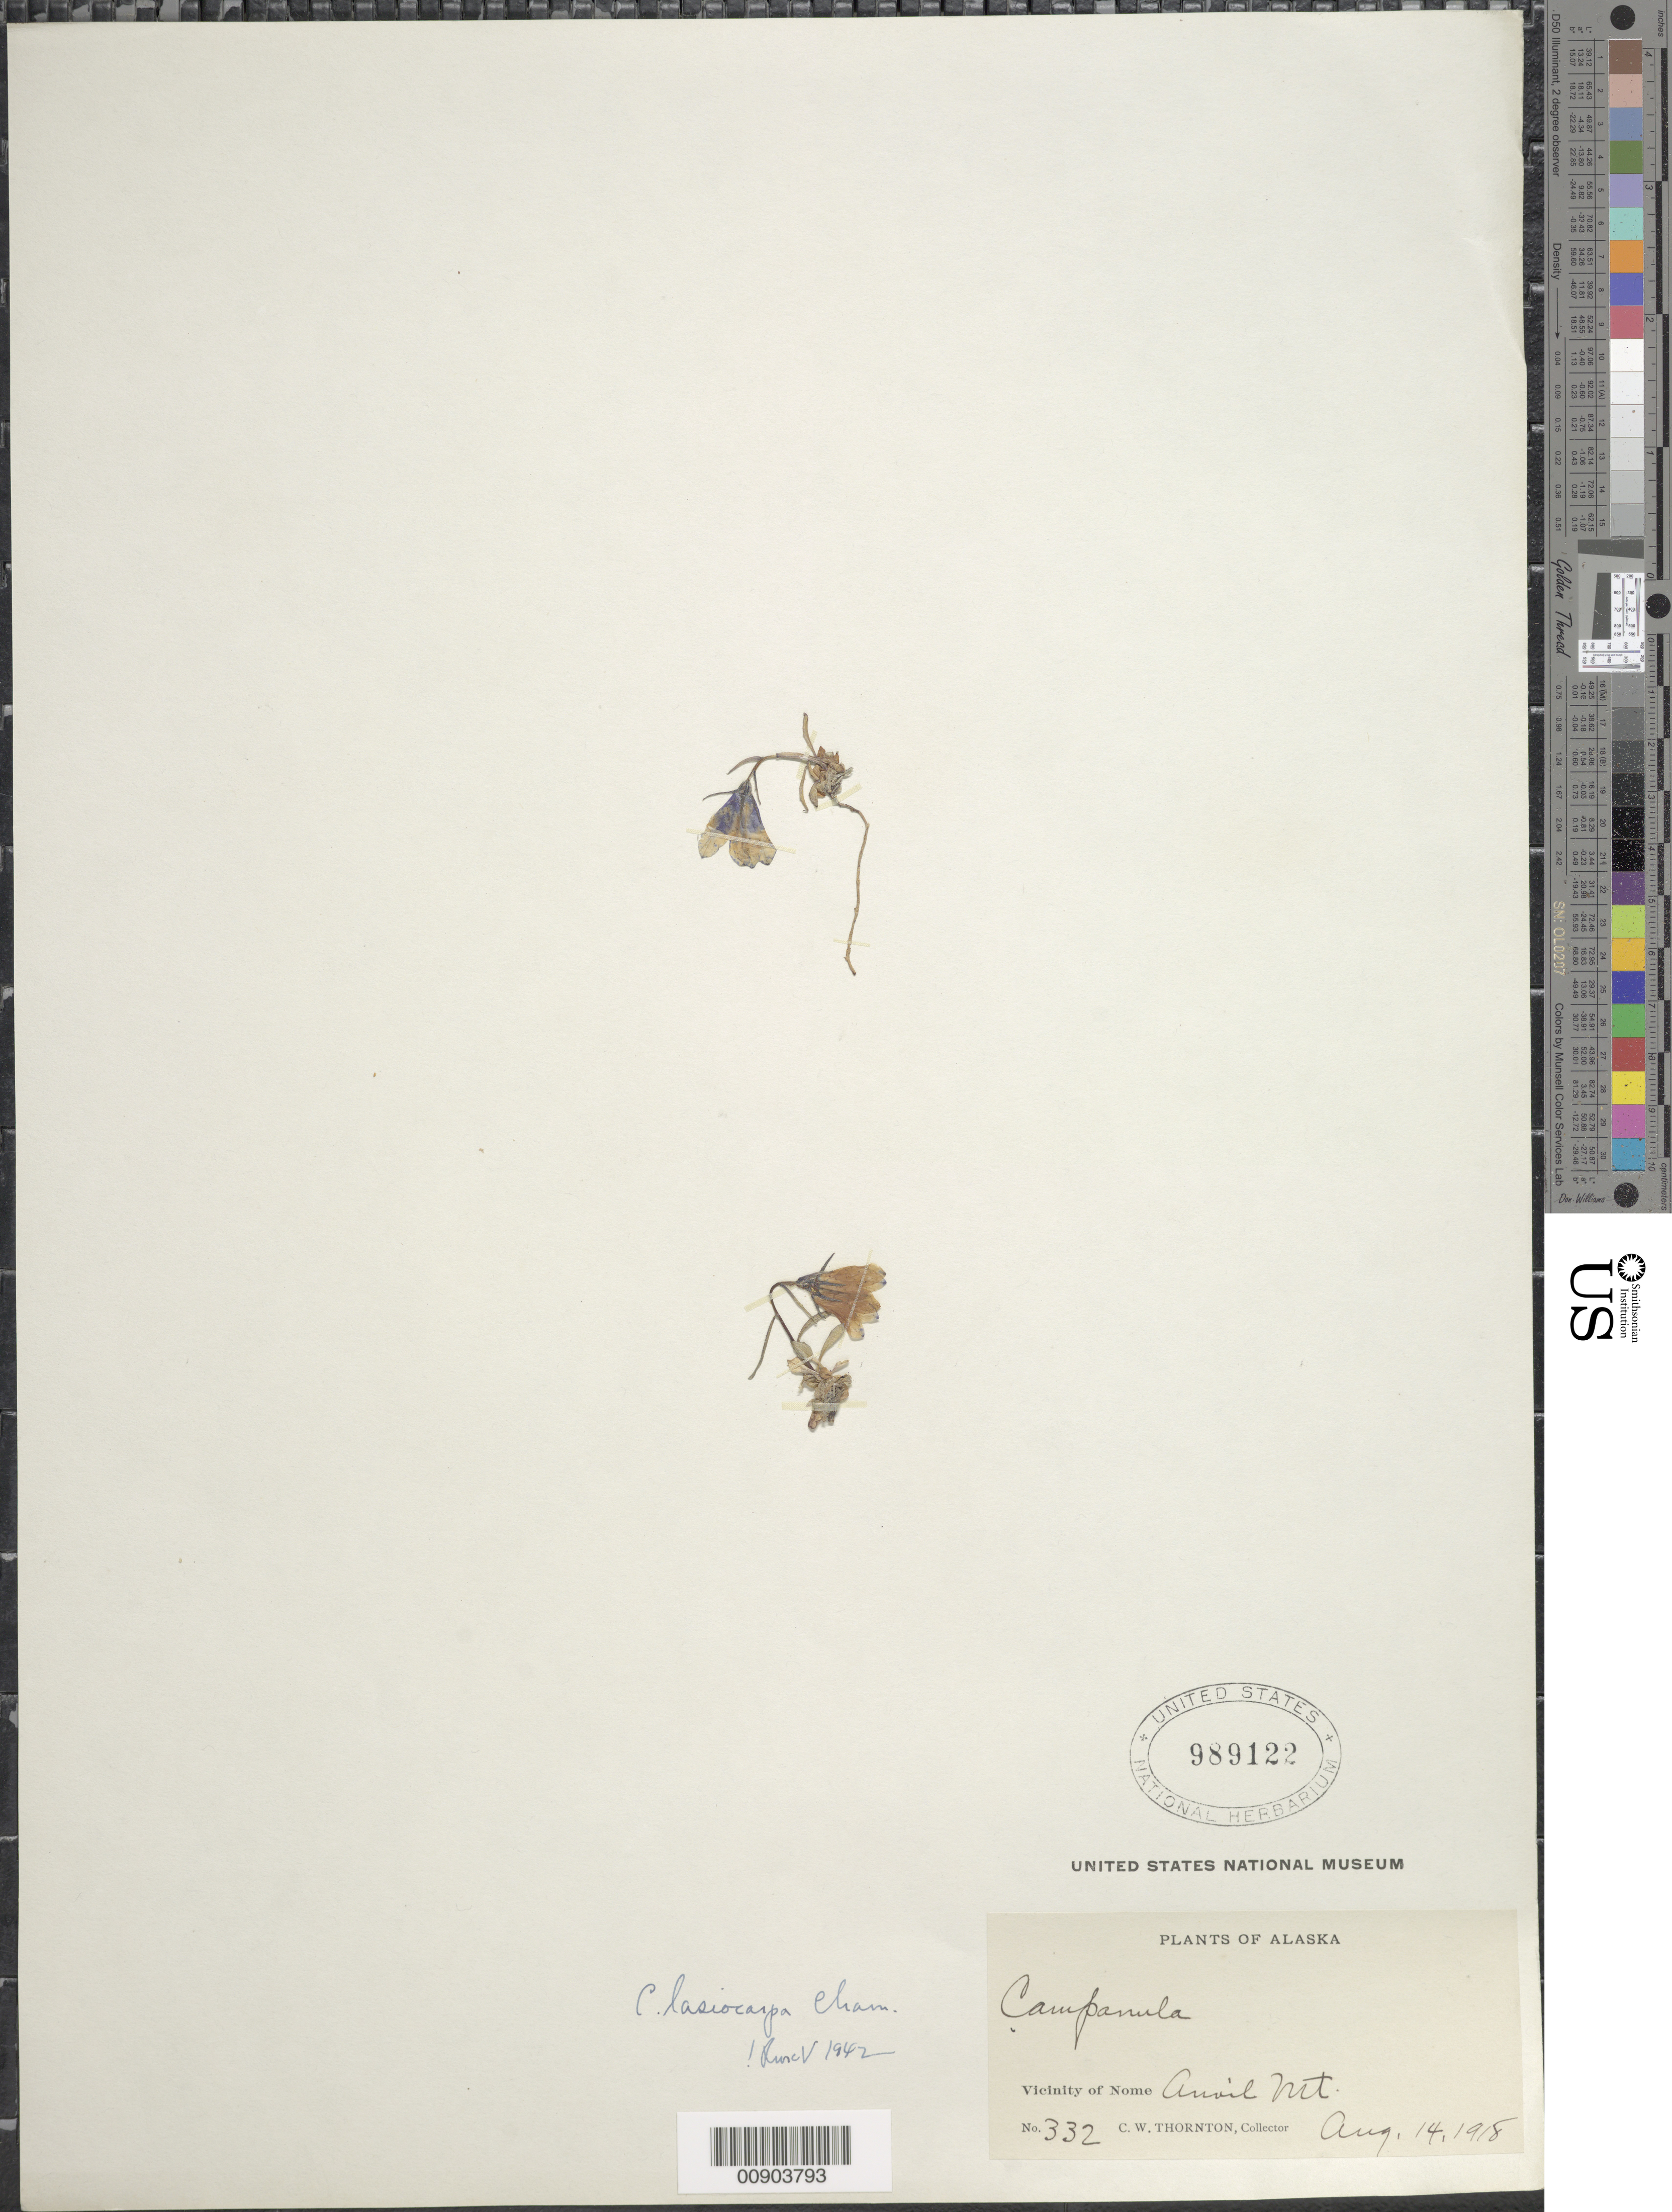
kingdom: Plantae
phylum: Tracheophyta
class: Magnoliopsida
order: Asterales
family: Campanulaceae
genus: Campanula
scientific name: Campanula lasiocarpa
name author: Cham.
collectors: C. Thornton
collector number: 332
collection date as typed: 14 Aug 1918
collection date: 1918-08-14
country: United States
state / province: Alaska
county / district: Nome Census Area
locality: Nome, Anvil Mountain.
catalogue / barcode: US 989122